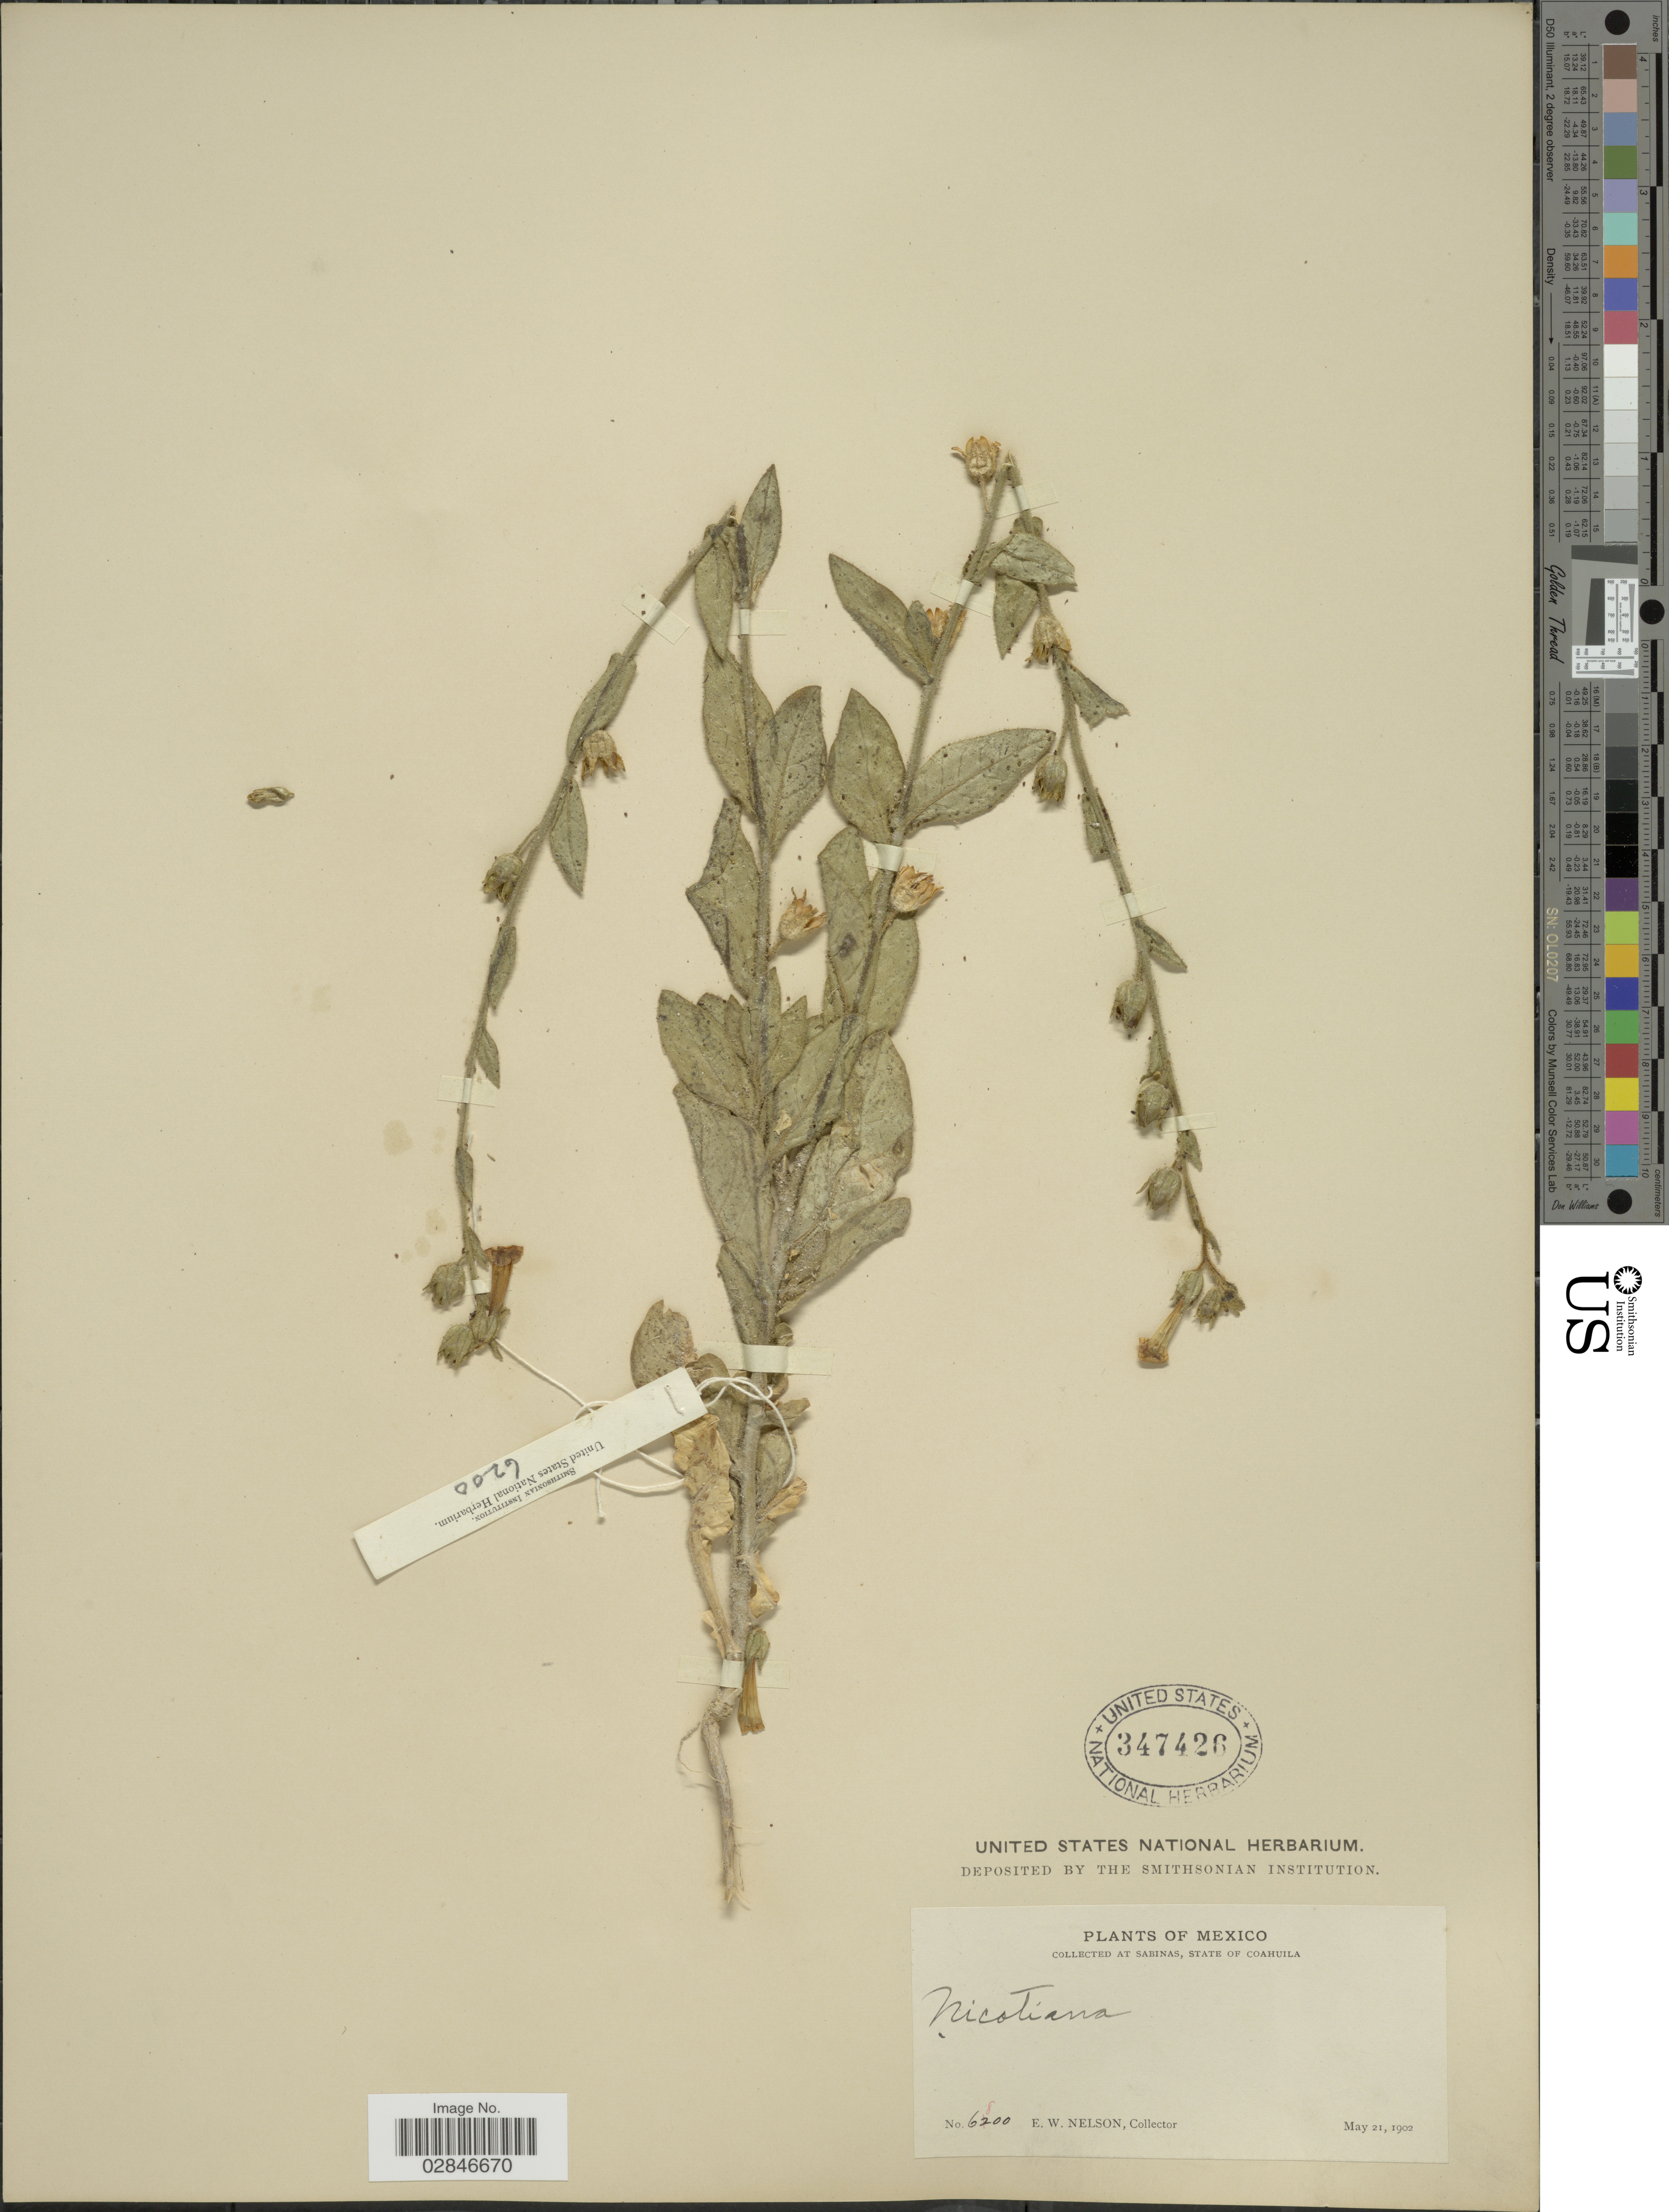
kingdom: Plantae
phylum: Tracheophyta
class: Magnoliopsida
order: Solanales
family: Solanaceae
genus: Nicotiana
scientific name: Nicotiana trigonophylla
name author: Dunal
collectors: E. W. Nelson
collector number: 6800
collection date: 1902-05-21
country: Mexico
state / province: Coahuila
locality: At Sabinas.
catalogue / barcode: US 347426